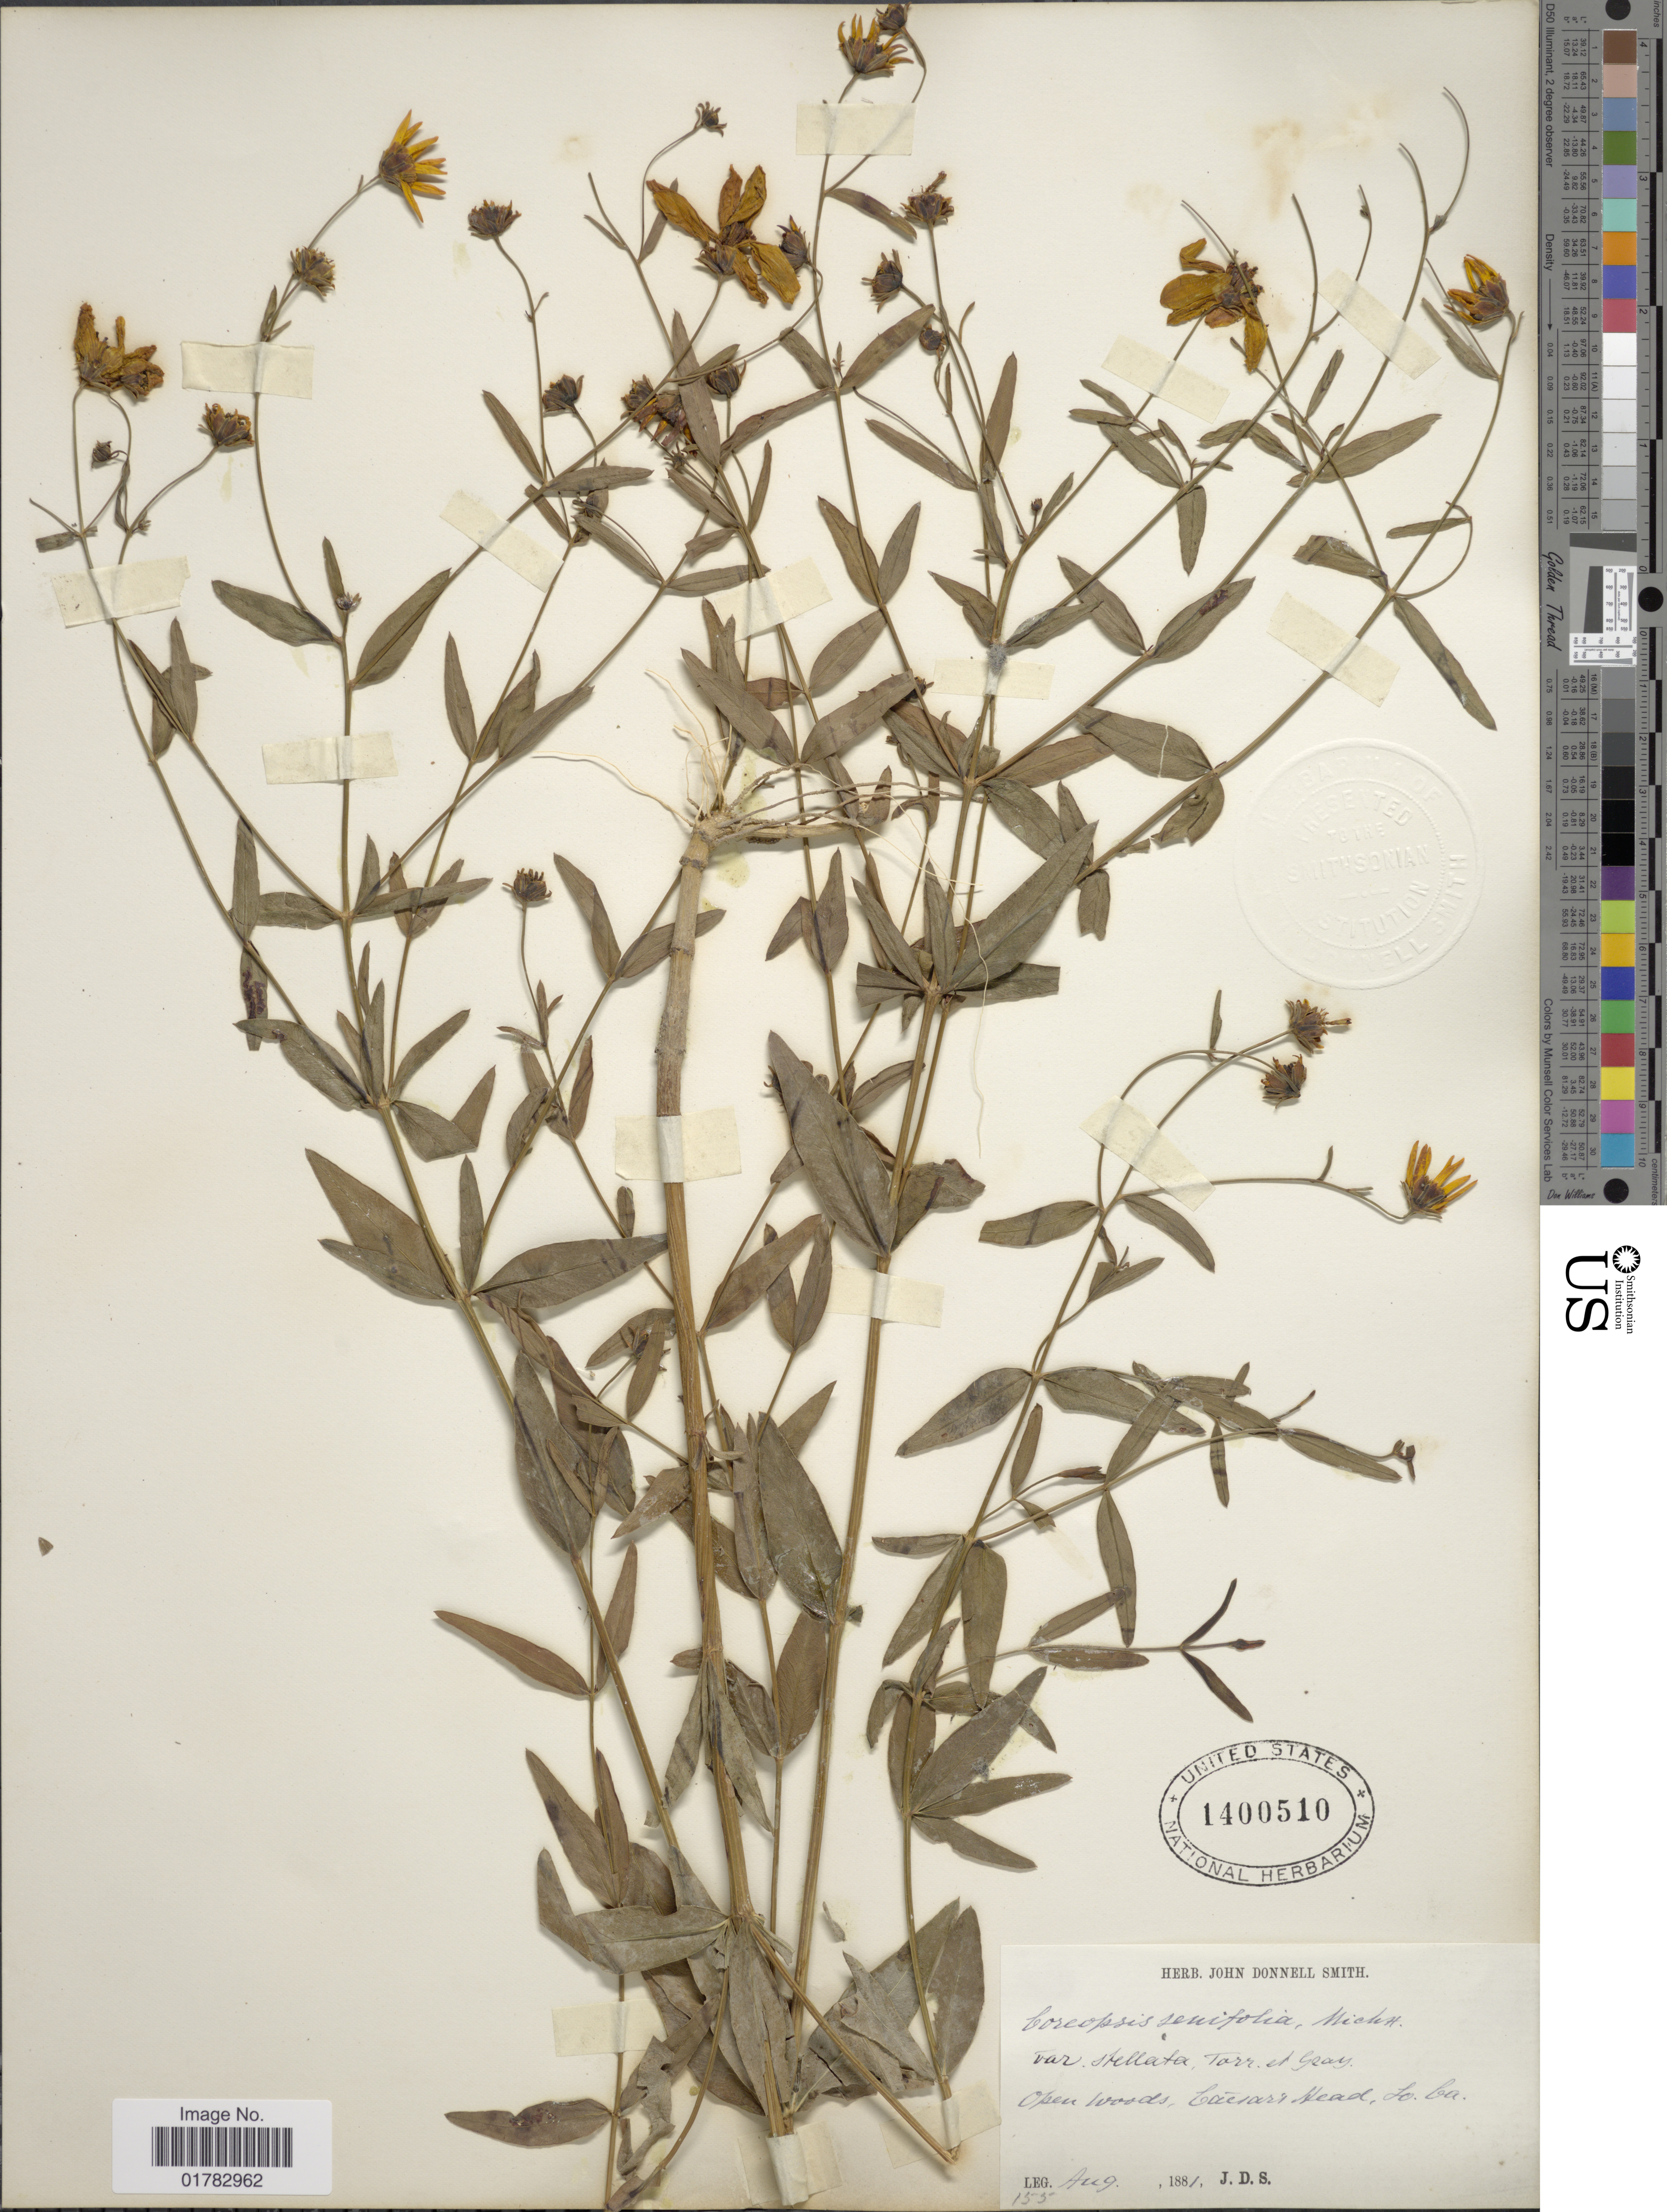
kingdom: Plantae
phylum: Tracheophyta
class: Magnoliopsida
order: Asterales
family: Asteraceae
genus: Coreopsis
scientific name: Coreopsis major var. stellata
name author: (Nutt.) Torr. & A. Gray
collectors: J. Donnell Smith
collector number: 155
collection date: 1881-08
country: United States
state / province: South Carolina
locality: Open woods, Caesar's Head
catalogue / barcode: US 1400510